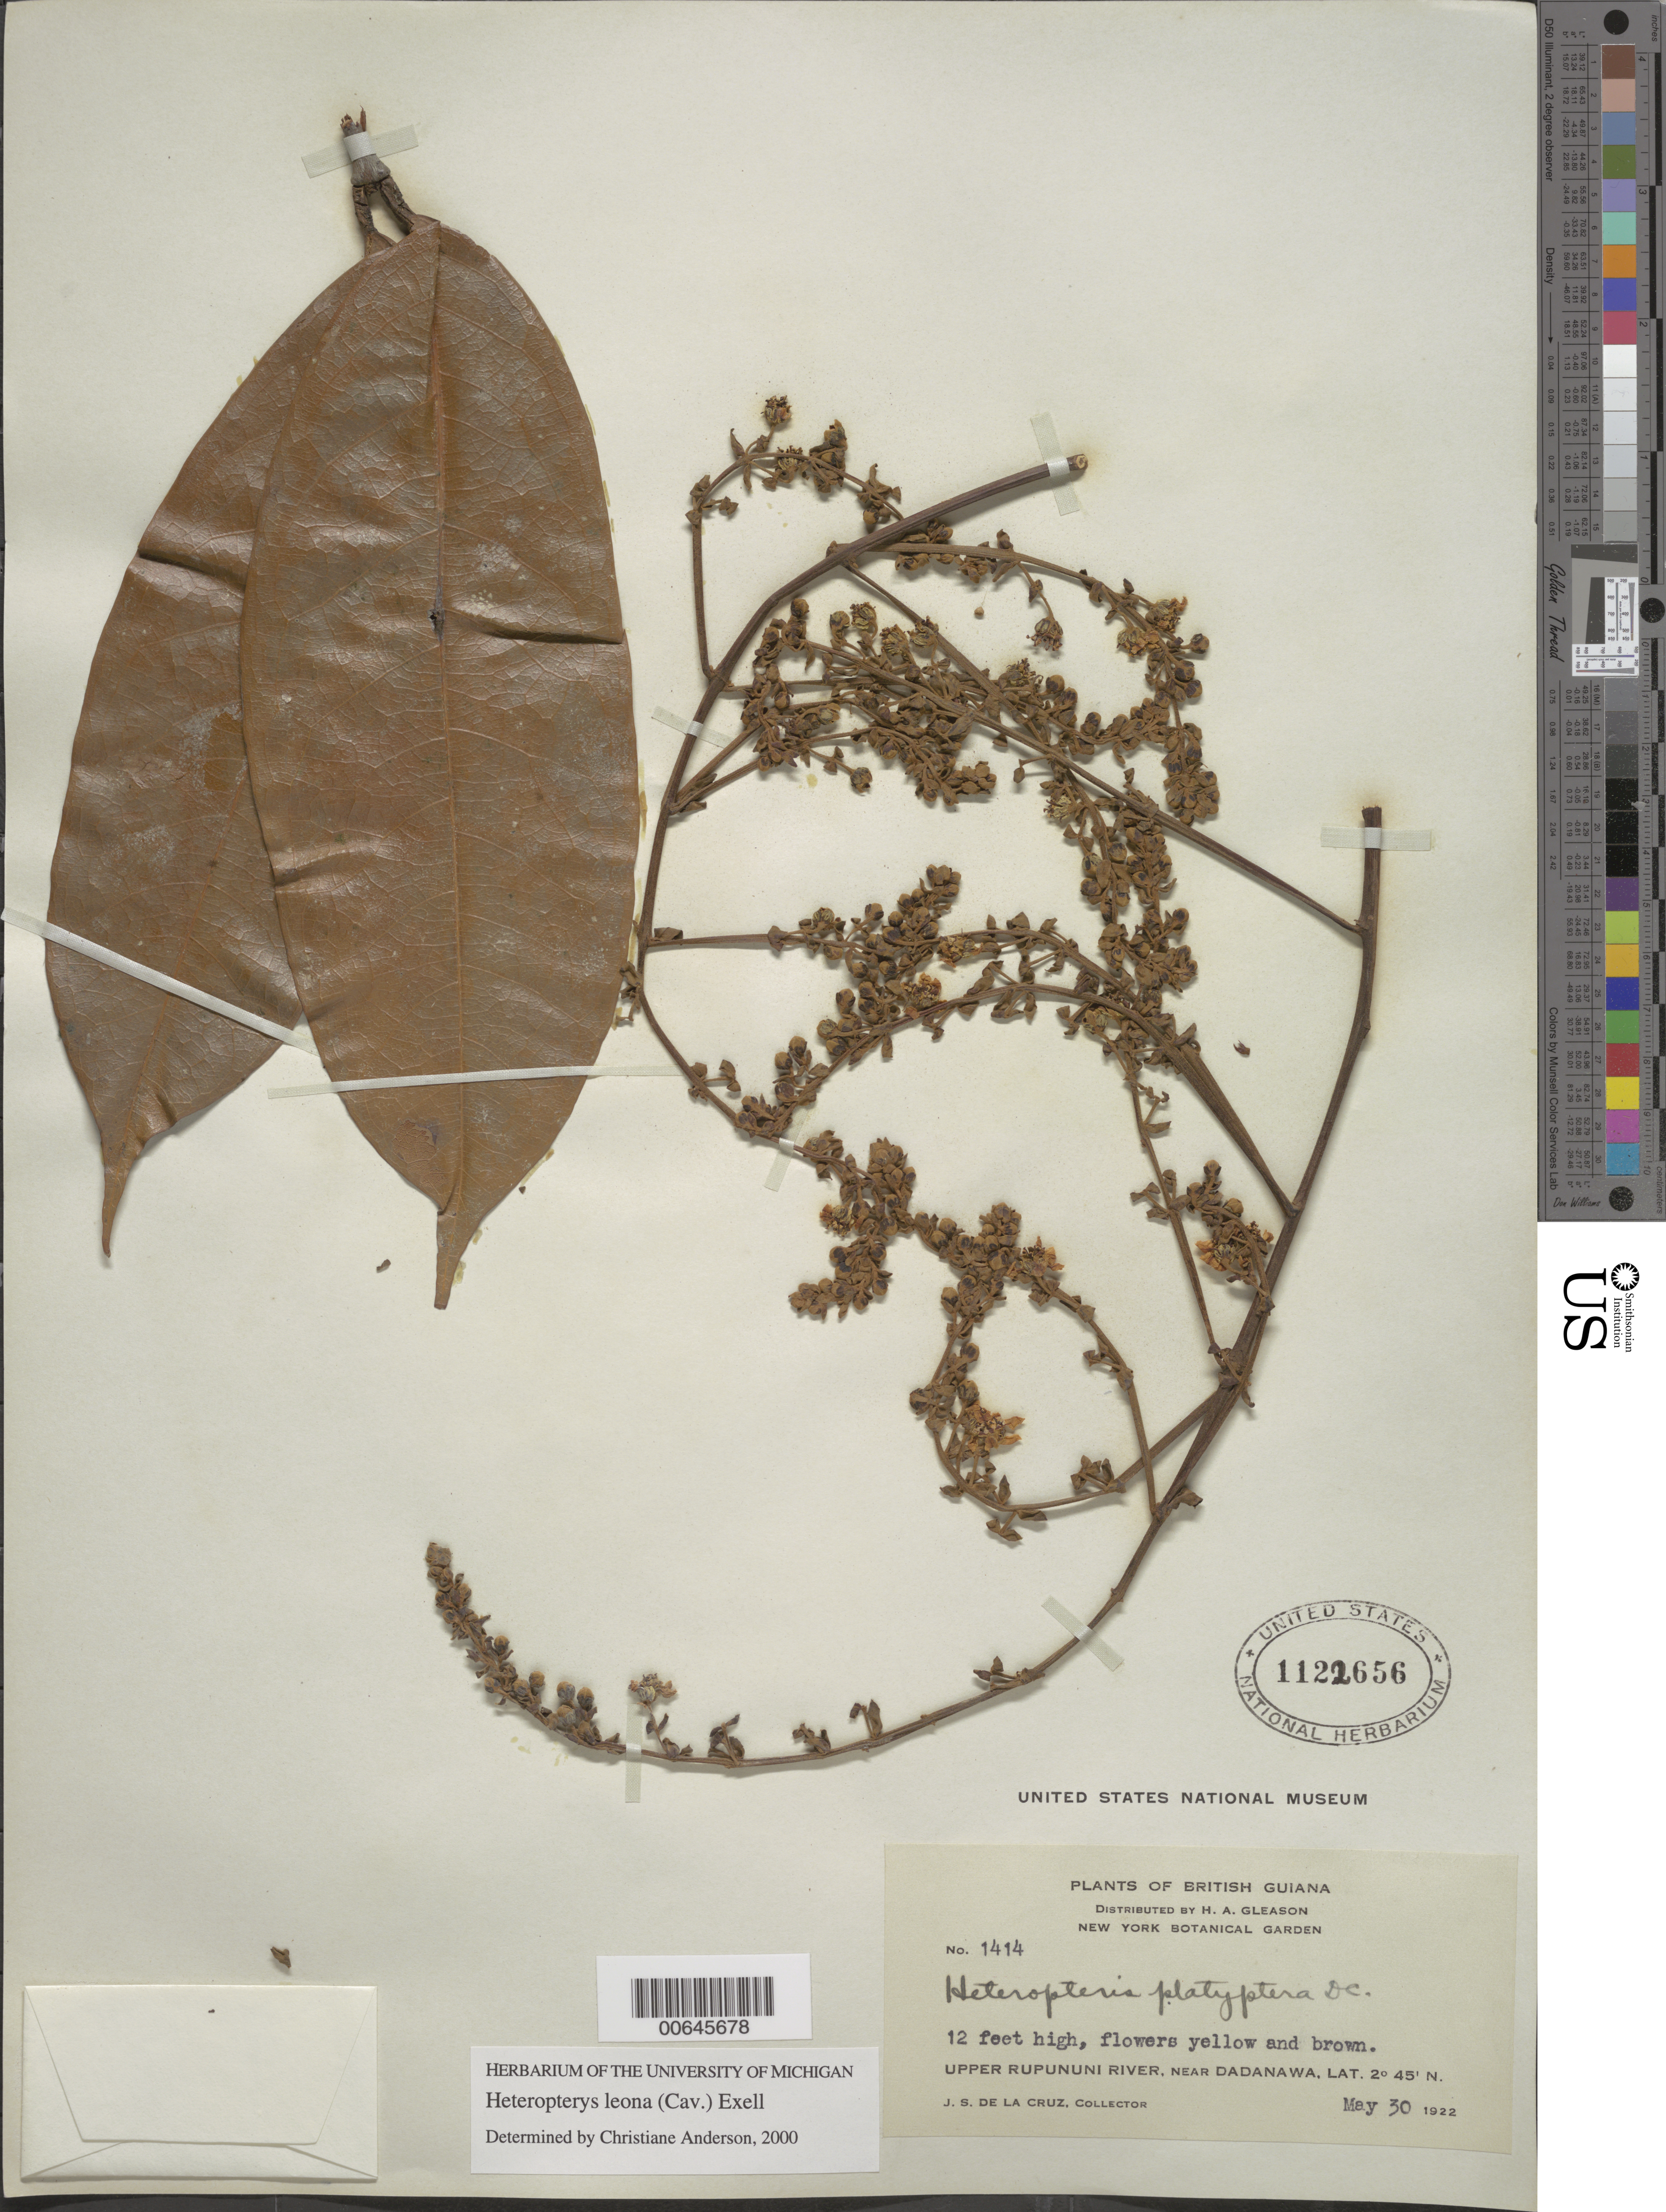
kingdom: Plantae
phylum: Tracheophyta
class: Magnoliopsida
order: Malpighiales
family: Malpighiaceae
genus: Heteropterys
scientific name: Heteropterys leona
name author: (Cav.) Exell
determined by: Anderson, C.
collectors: J. S. de la Cruz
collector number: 1414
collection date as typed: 30-May-22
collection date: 1922-05-30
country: Guyana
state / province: U. Takutu-U. Essequibo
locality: Dadanawa, vic., upper Rupununi R.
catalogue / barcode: US 1122656